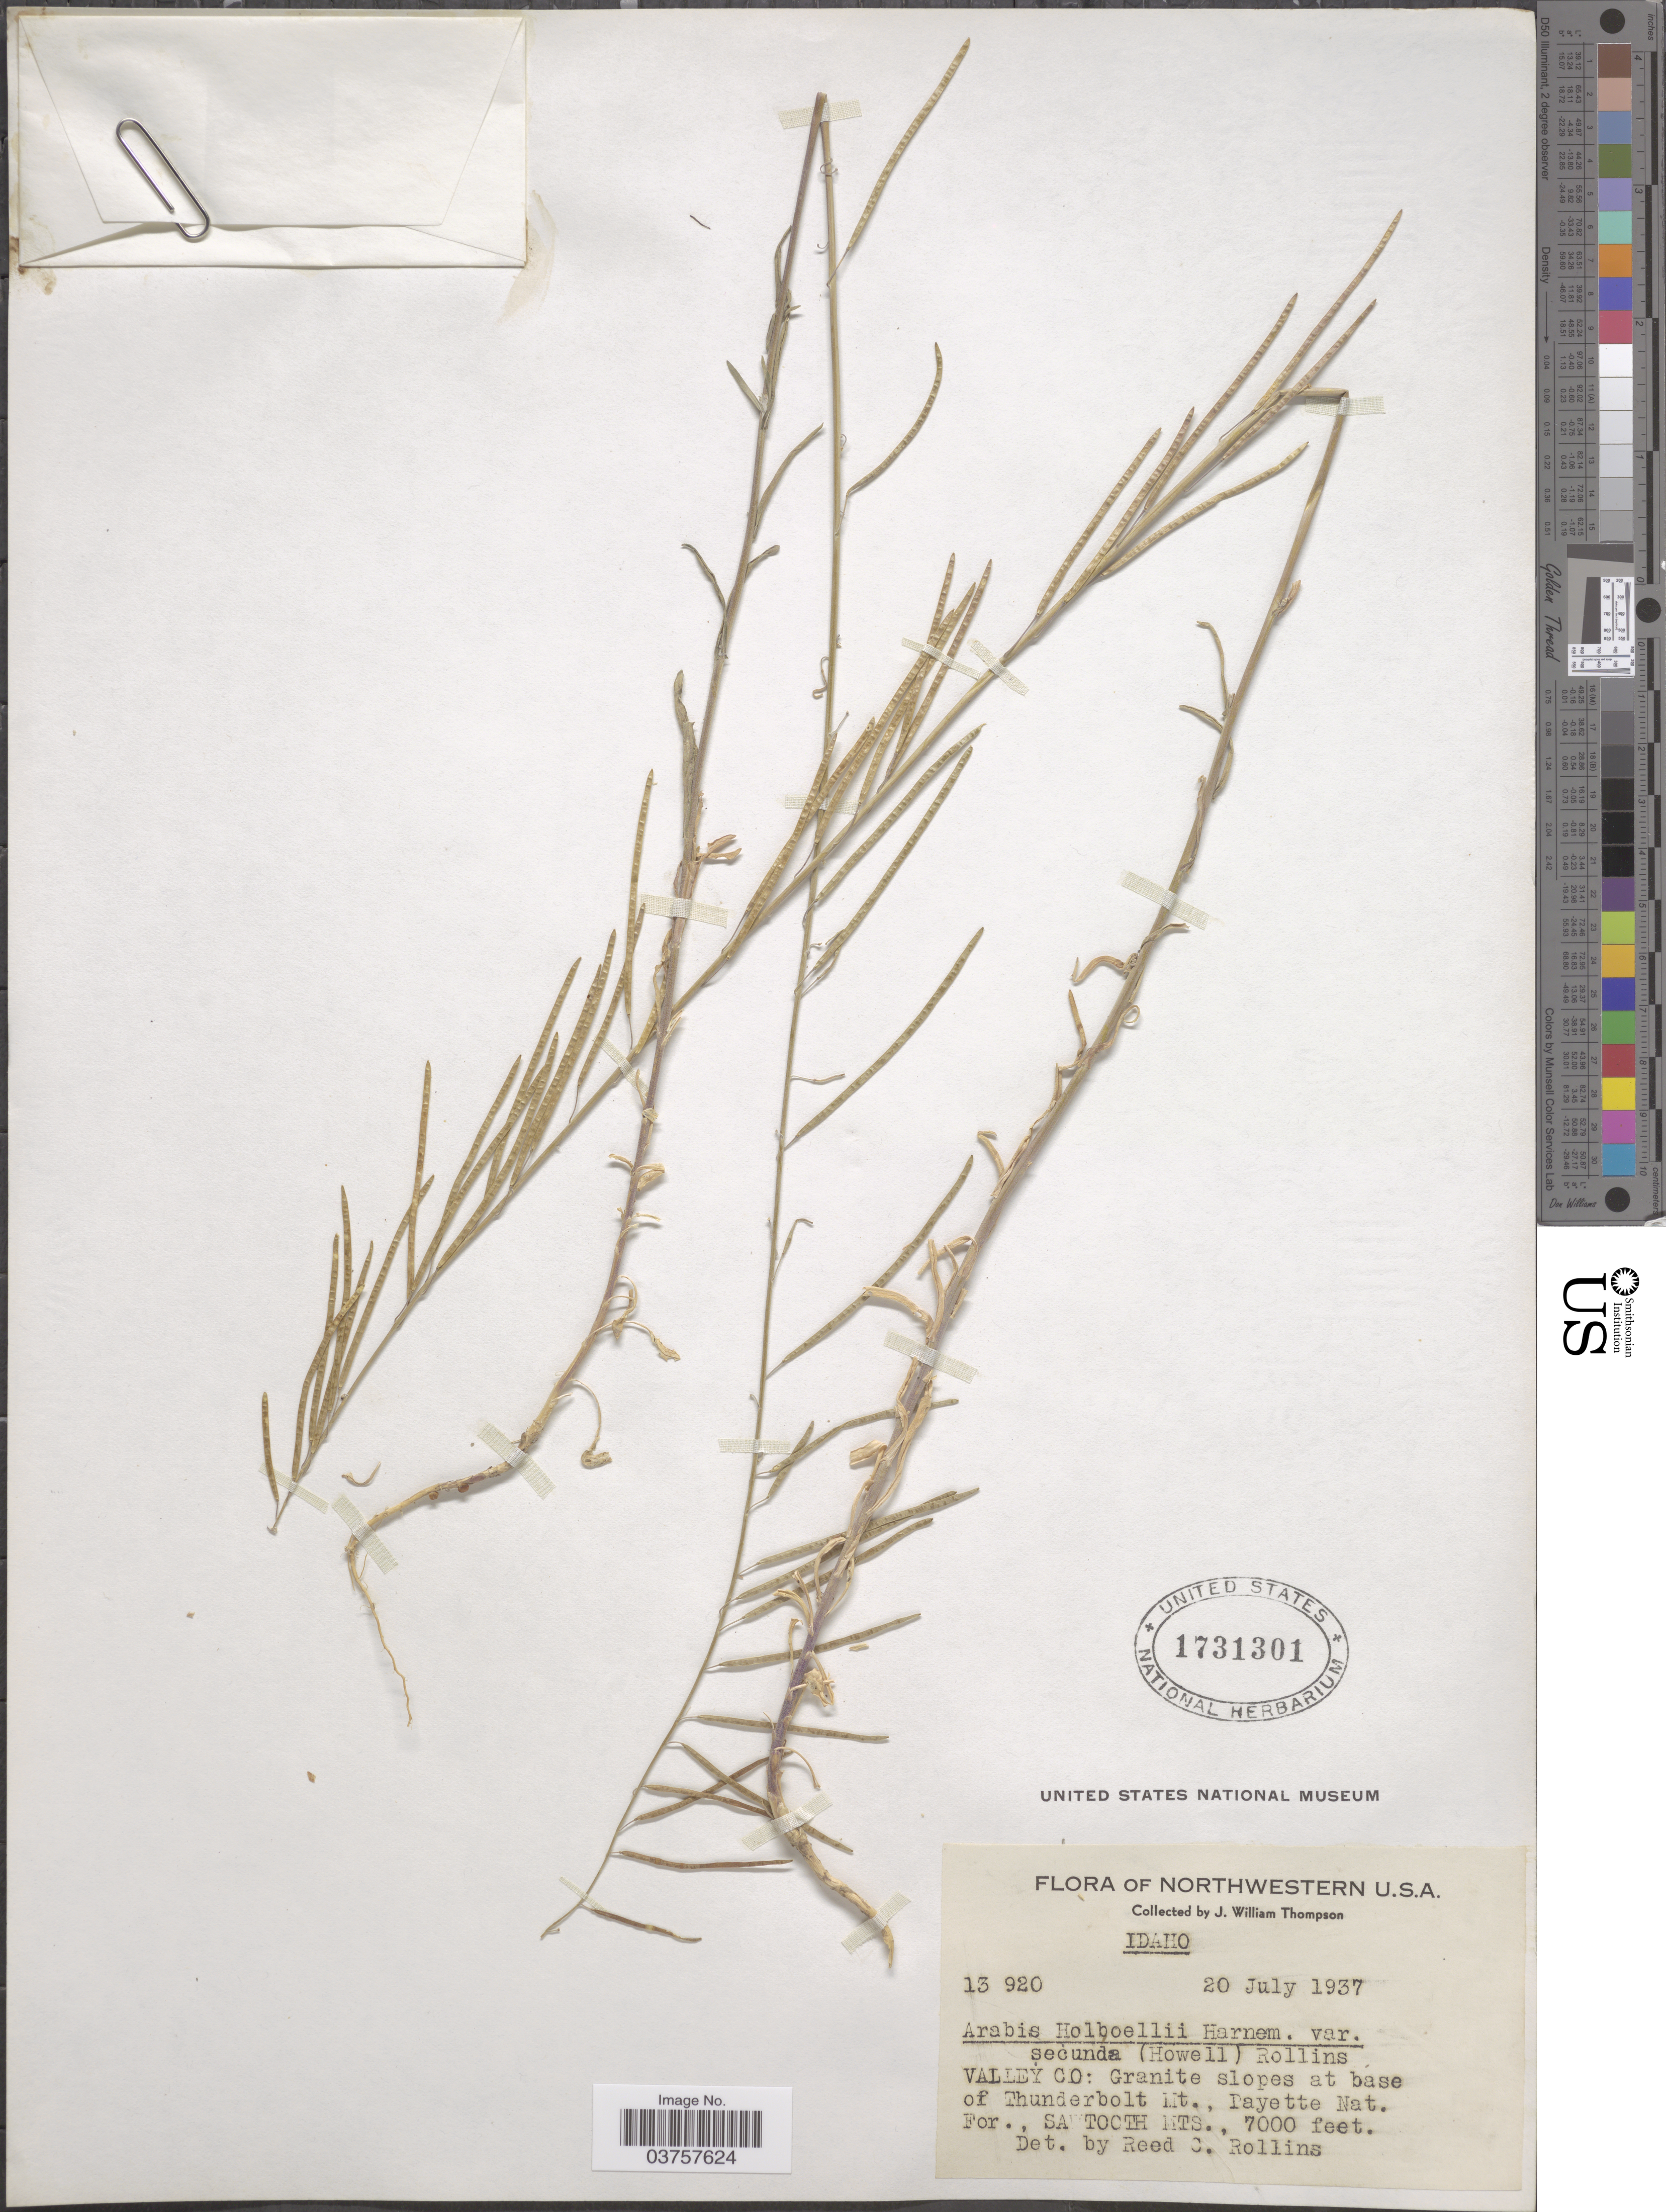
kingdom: Plantae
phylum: Tracheophyta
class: Magnoliopsida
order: Brassicales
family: Brassicaceae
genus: Arabis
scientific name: Arabis holboellii var. retrofracta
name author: Rydb.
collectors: J. W. Thompson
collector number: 13920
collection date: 1937-07-20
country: United States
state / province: Idaho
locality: Valley Co: Granite slopes at base of Thunderbolt Mt., Payette Nat. For., Sawtooth Mts.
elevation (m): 2134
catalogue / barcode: US 1731301